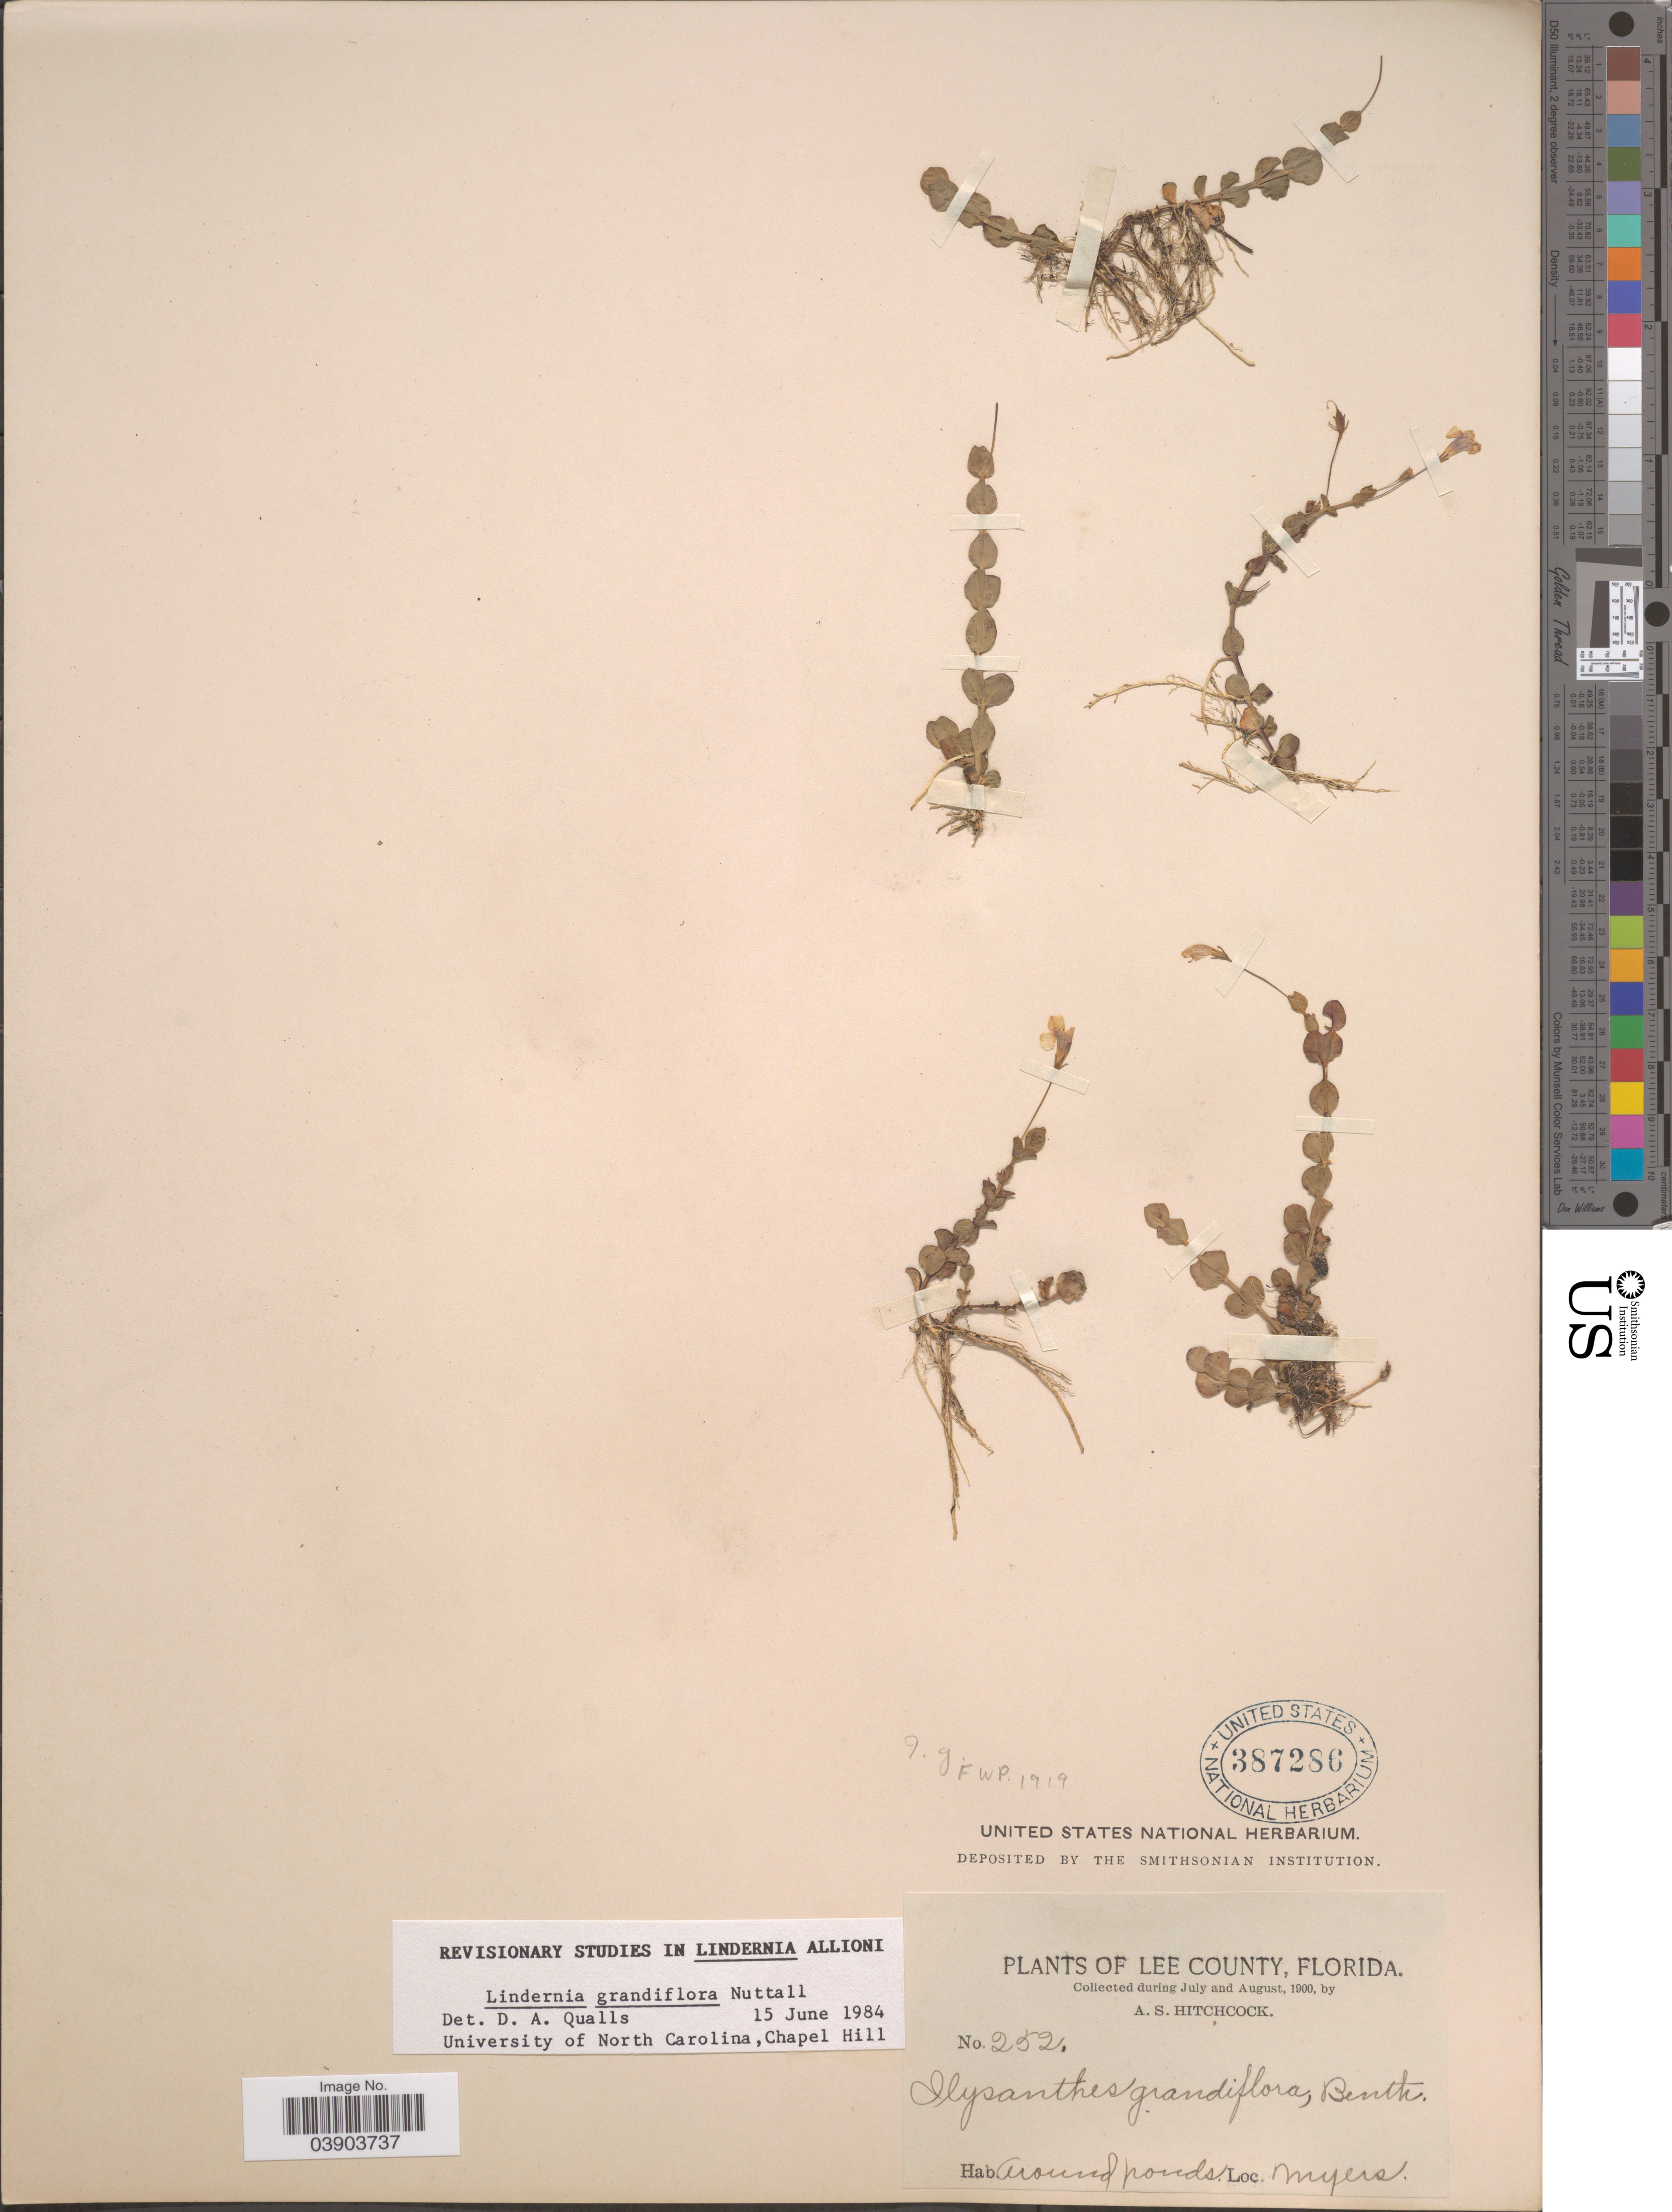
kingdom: Plantae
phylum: Tracheophyta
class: Magnoliopsida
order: Lamiales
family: Linderniaceae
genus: Lindernia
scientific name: Lindernia grandiflora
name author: Nutt.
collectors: A. S. Hitchcock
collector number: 252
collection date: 1900-07/1900-08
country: United States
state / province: Florida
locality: Lee County. Around ponds. Myers.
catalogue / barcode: US 387286